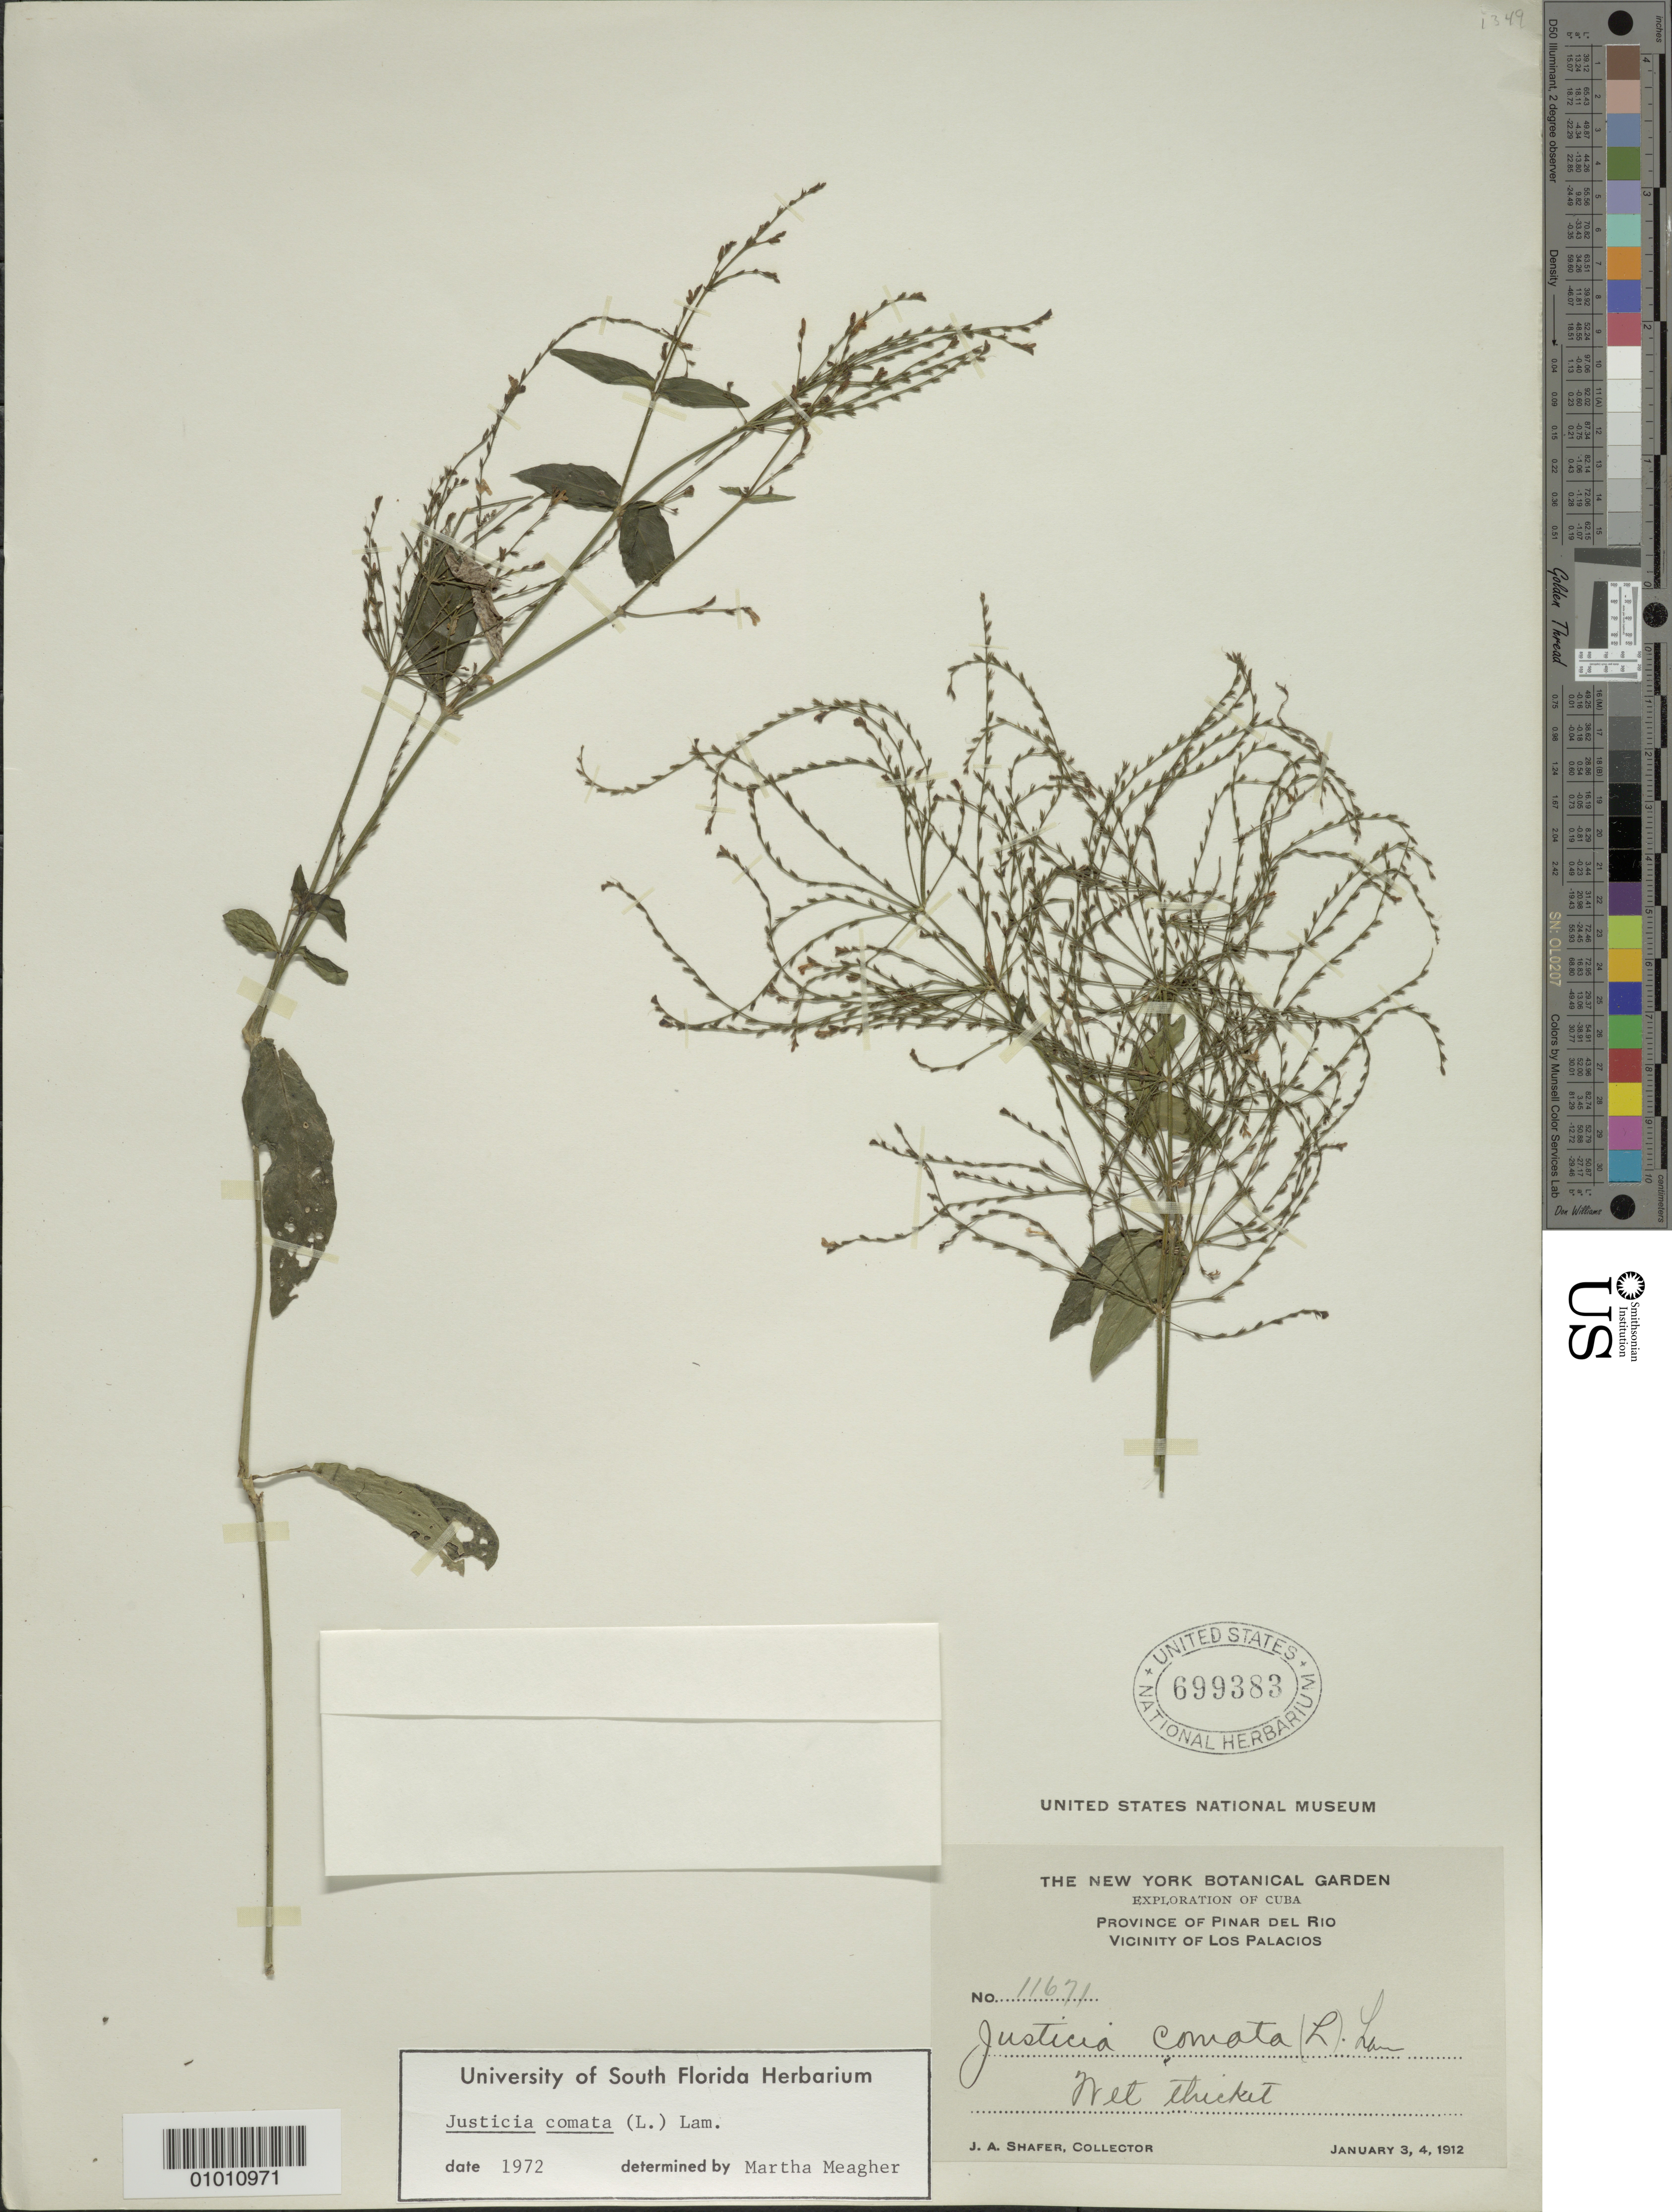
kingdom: Plantae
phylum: Tracheophyta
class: Magnoliopsida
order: Lamiales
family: Acanthaceae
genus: Justicia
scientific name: Justicia comata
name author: (L.) Lam.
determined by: Meagher, M.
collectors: J. A. Shafer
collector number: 11671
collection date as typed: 03 Jan 1912 and 04 Jan 1912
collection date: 1912-01-03,1912-01-04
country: Cuba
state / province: Pinar del Rio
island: Cuba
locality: Vicinity of Los Palacios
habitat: Wet thicket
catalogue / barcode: US 699383